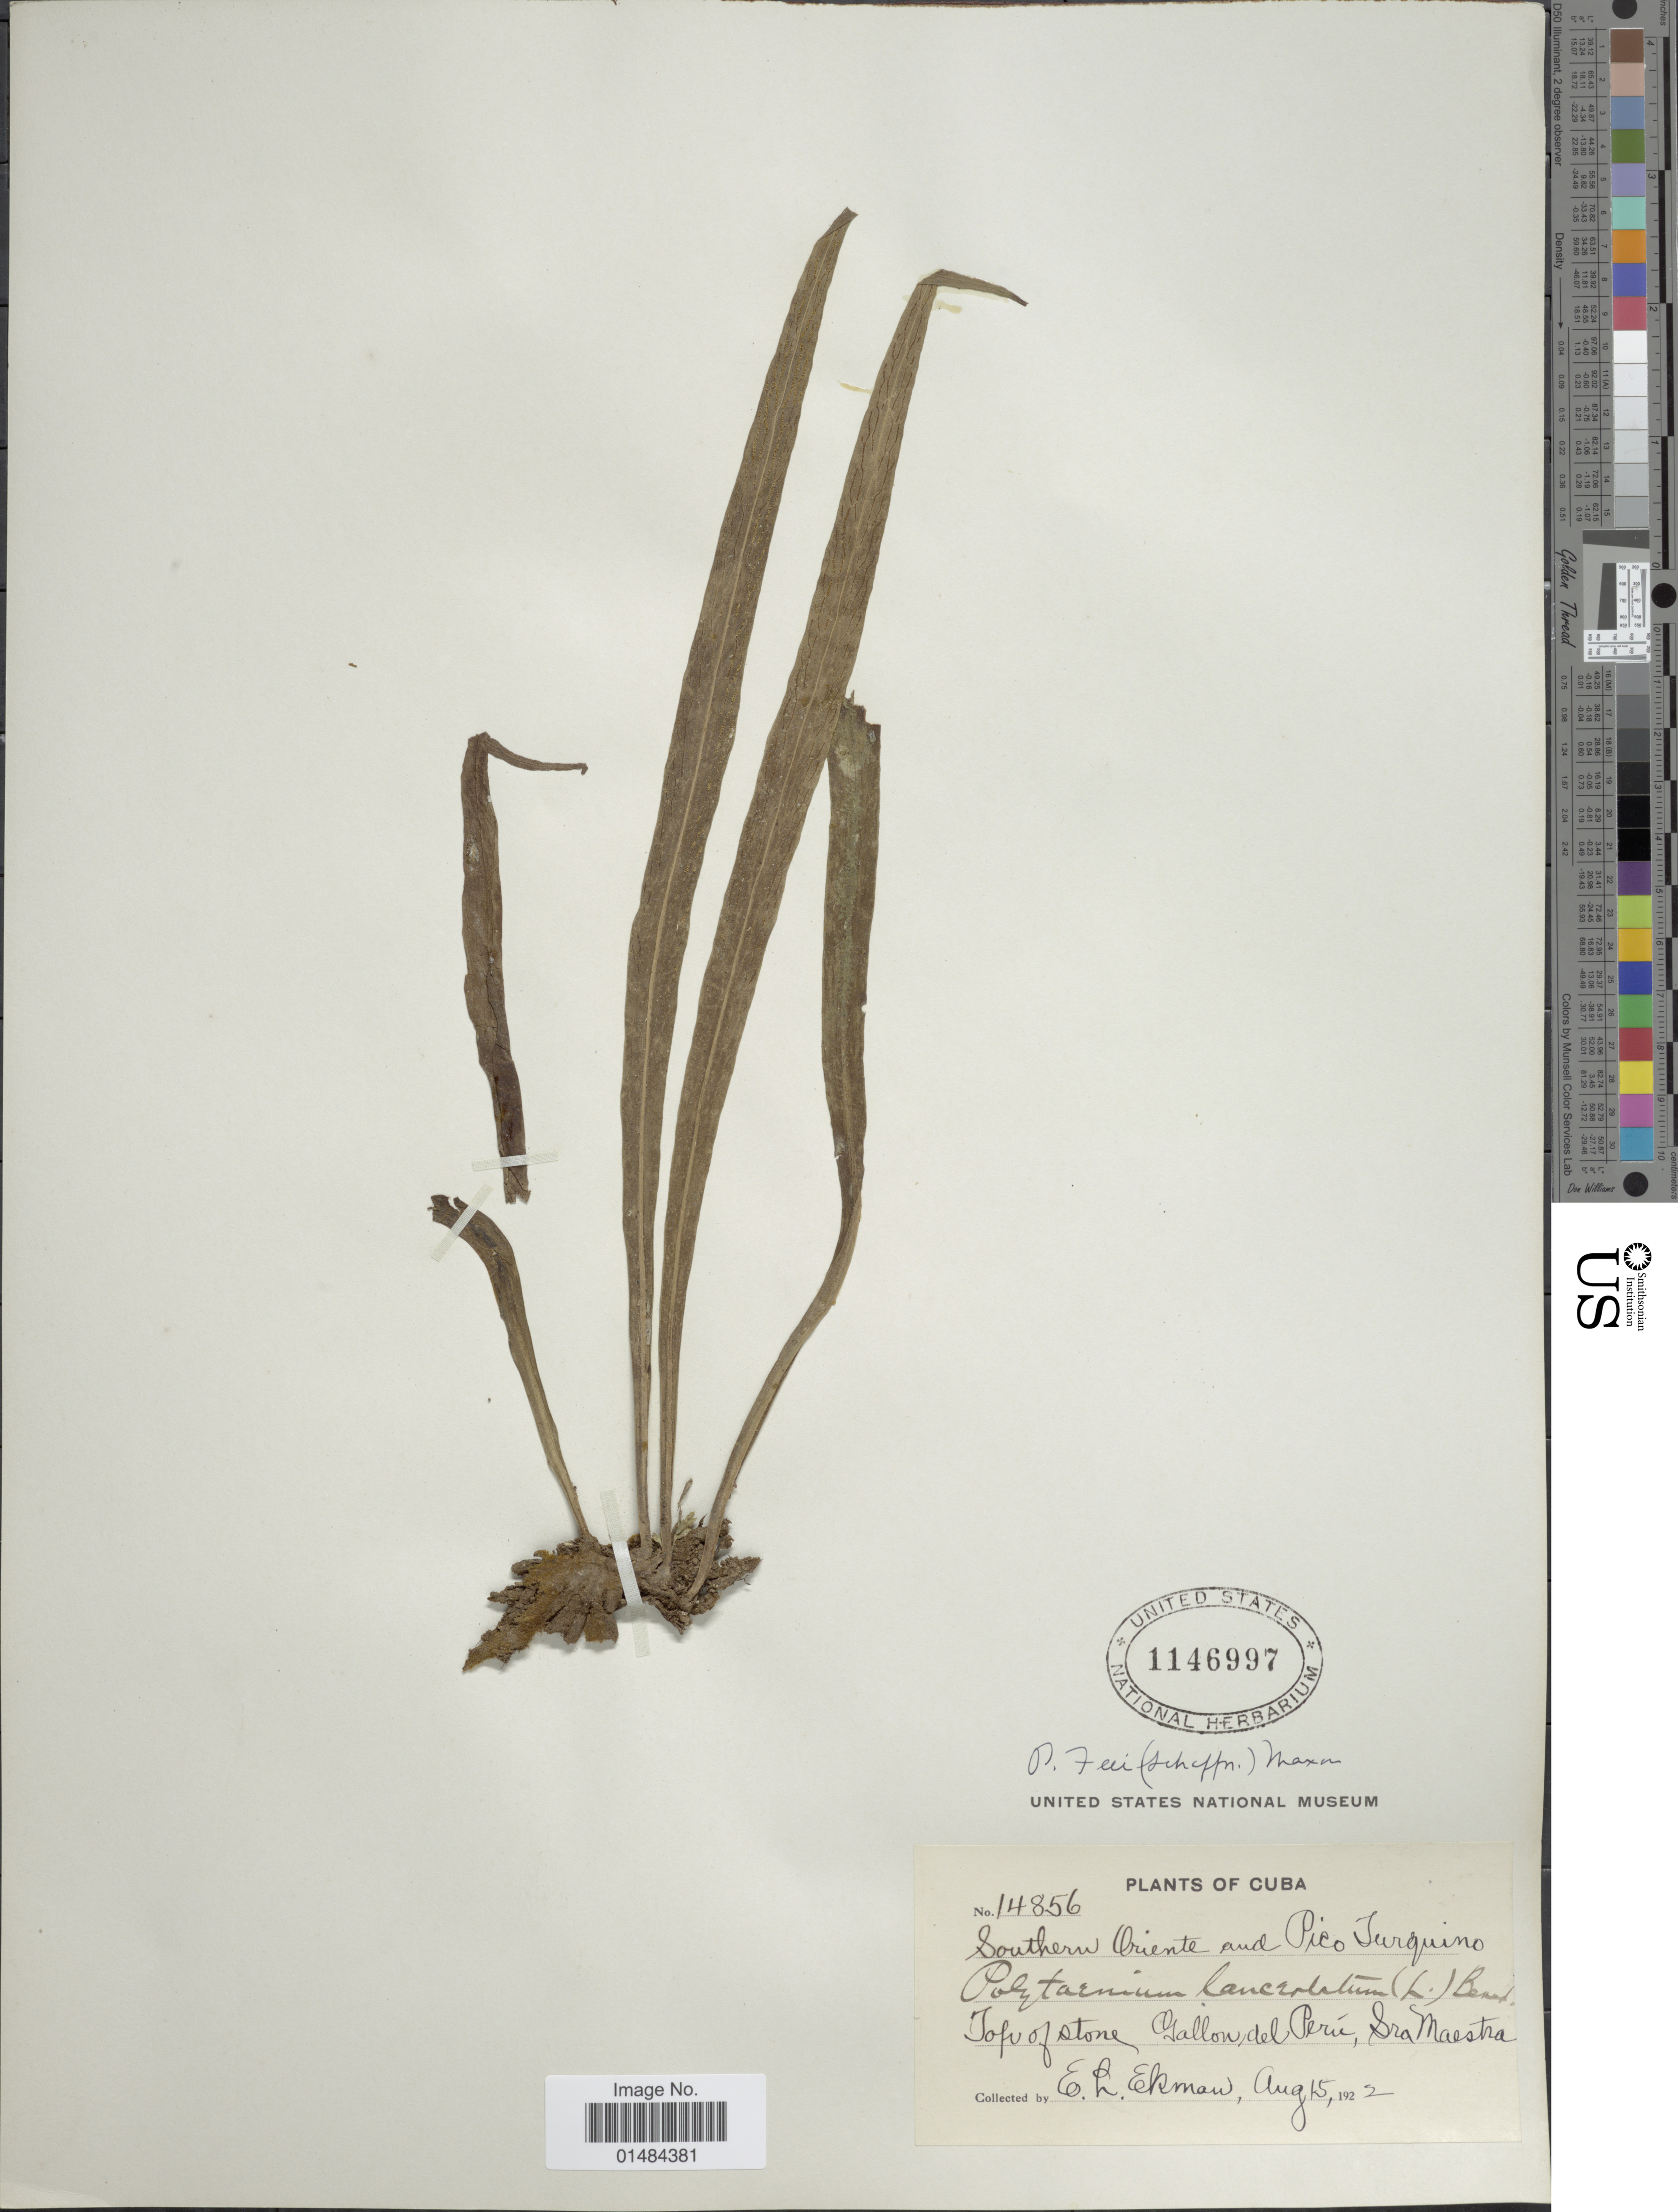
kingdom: Plantae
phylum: Tracheophyta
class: Polypodiopsida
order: Polypodiales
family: Pteridaceae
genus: Polytaenium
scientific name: Polytaenium lanceolatum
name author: (L.) Desv.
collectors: E. L. Ekman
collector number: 14856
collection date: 1922-08-15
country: Cuba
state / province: Oriente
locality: Cuba, Southern Oriente and Pico Turquino, Top of stone. Gallón del Perú, S-ra Maestra.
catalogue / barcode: US 1146997